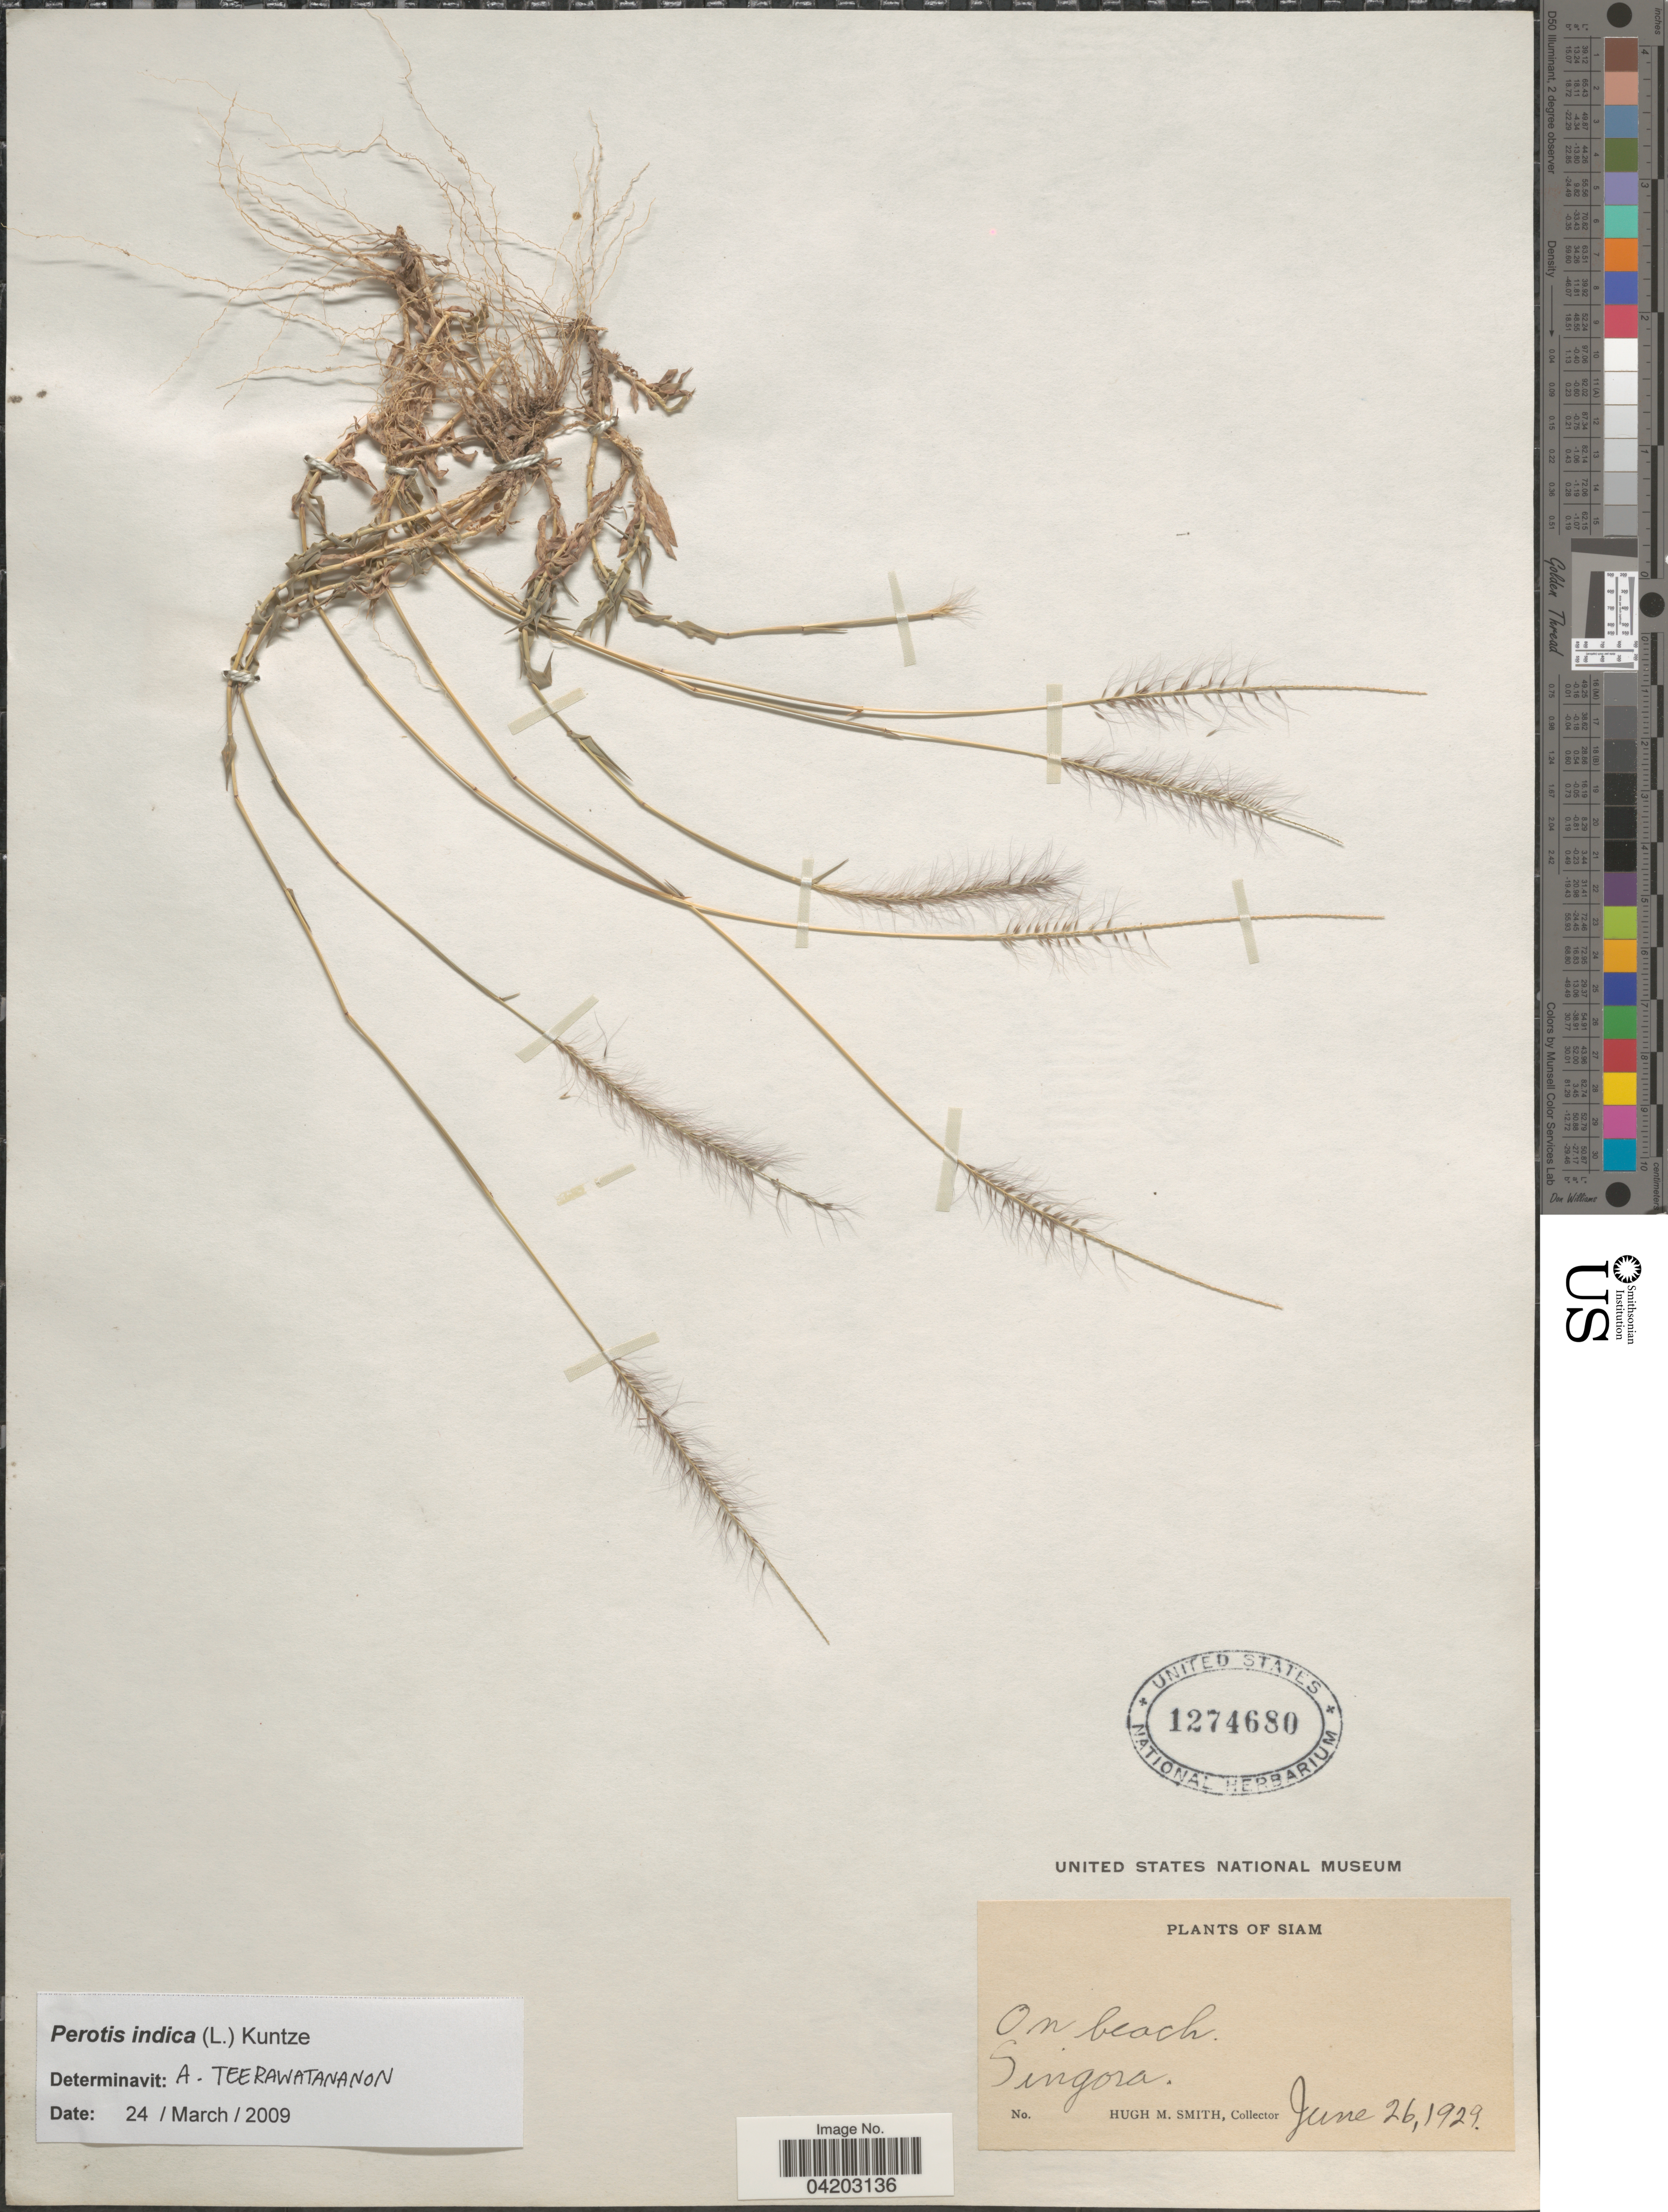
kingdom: Plantae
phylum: Tracheophyta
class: Liliopsida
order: Poales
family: Poaceae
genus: Perotis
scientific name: Perotis indica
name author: (L.) Kuntze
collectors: H. M. Smith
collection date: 1929-06-26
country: Thailand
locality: Siam. On beach. Singora.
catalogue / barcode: US 1274680